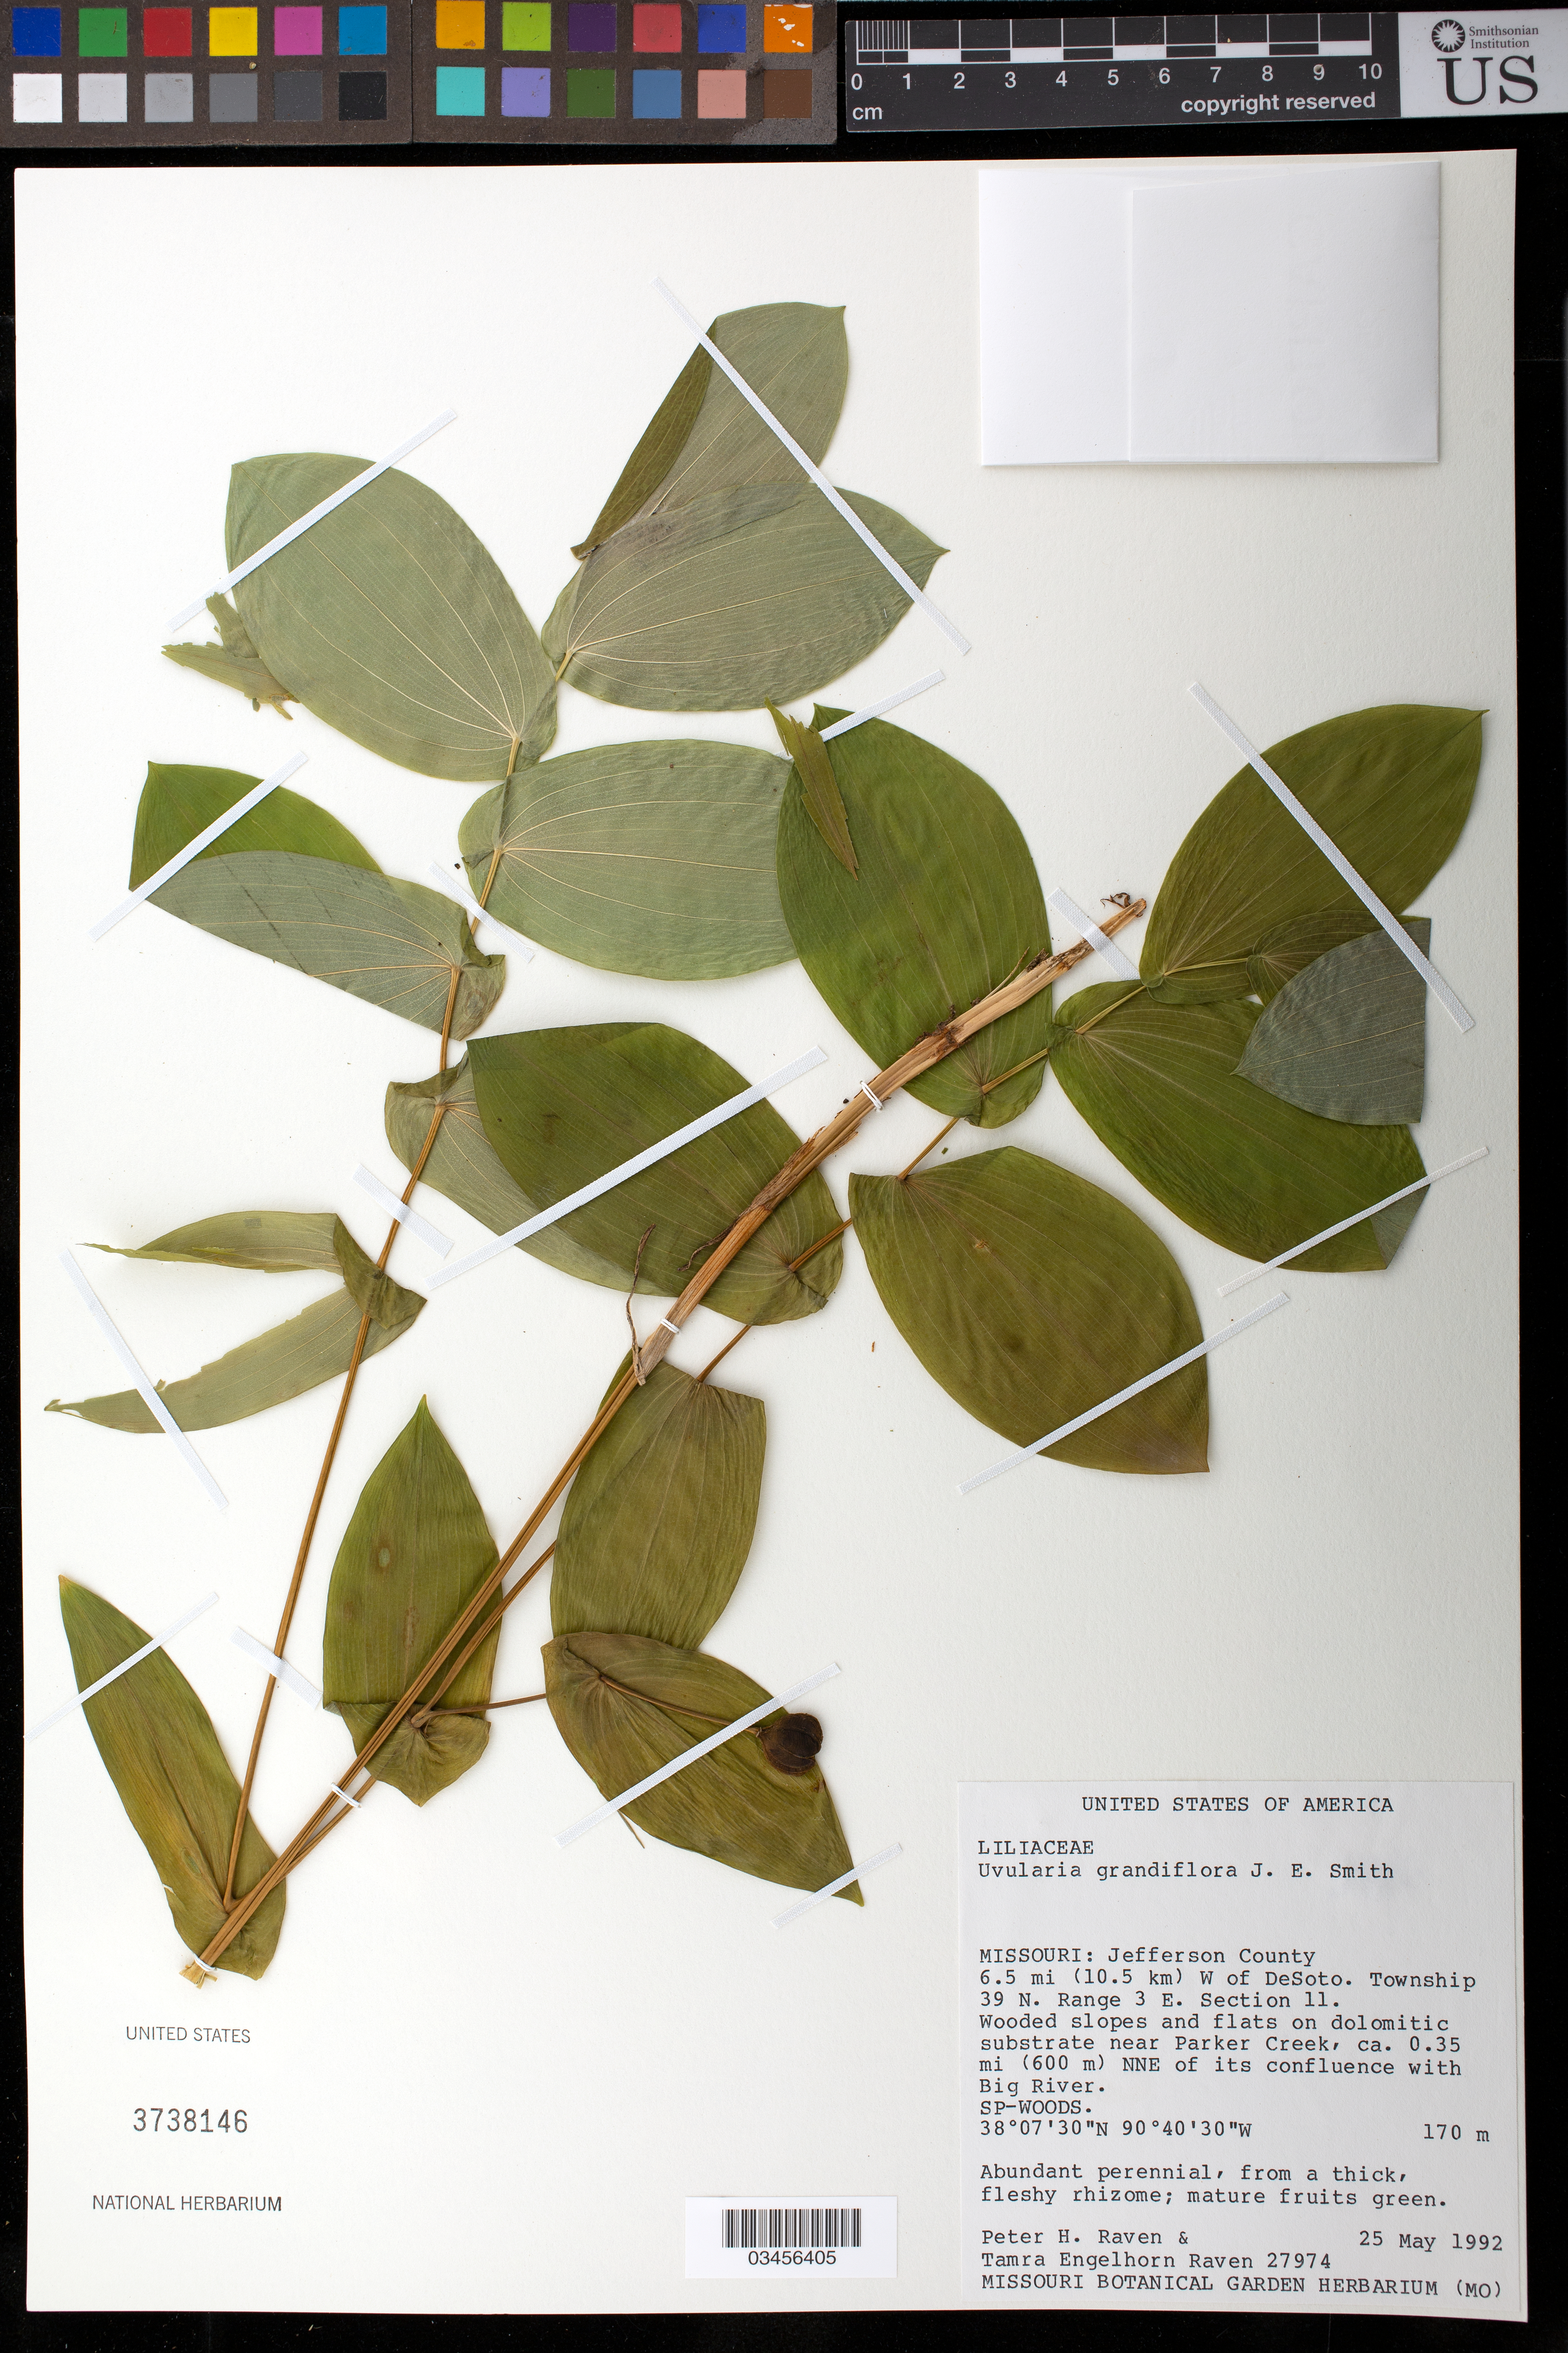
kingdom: Plantae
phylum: Tracheophyta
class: Liliopsida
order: Liliales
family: Colchicaceae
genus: Uvularia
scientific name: Uvularia grandiflora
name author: Sm.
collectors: P. Raven & T. Raven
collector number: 27974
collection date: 1992-05-25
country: United States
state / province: Missouri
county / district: Jefferson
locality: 6.5 mi (10.5 km) W of DeSoto. Township 39 N. Range 3 E. Section 11. Near Parker Creek, ca. 0.35 mi. (600 m) NNE of its confluence with Big River.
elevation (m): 170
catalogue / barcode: US 3738146